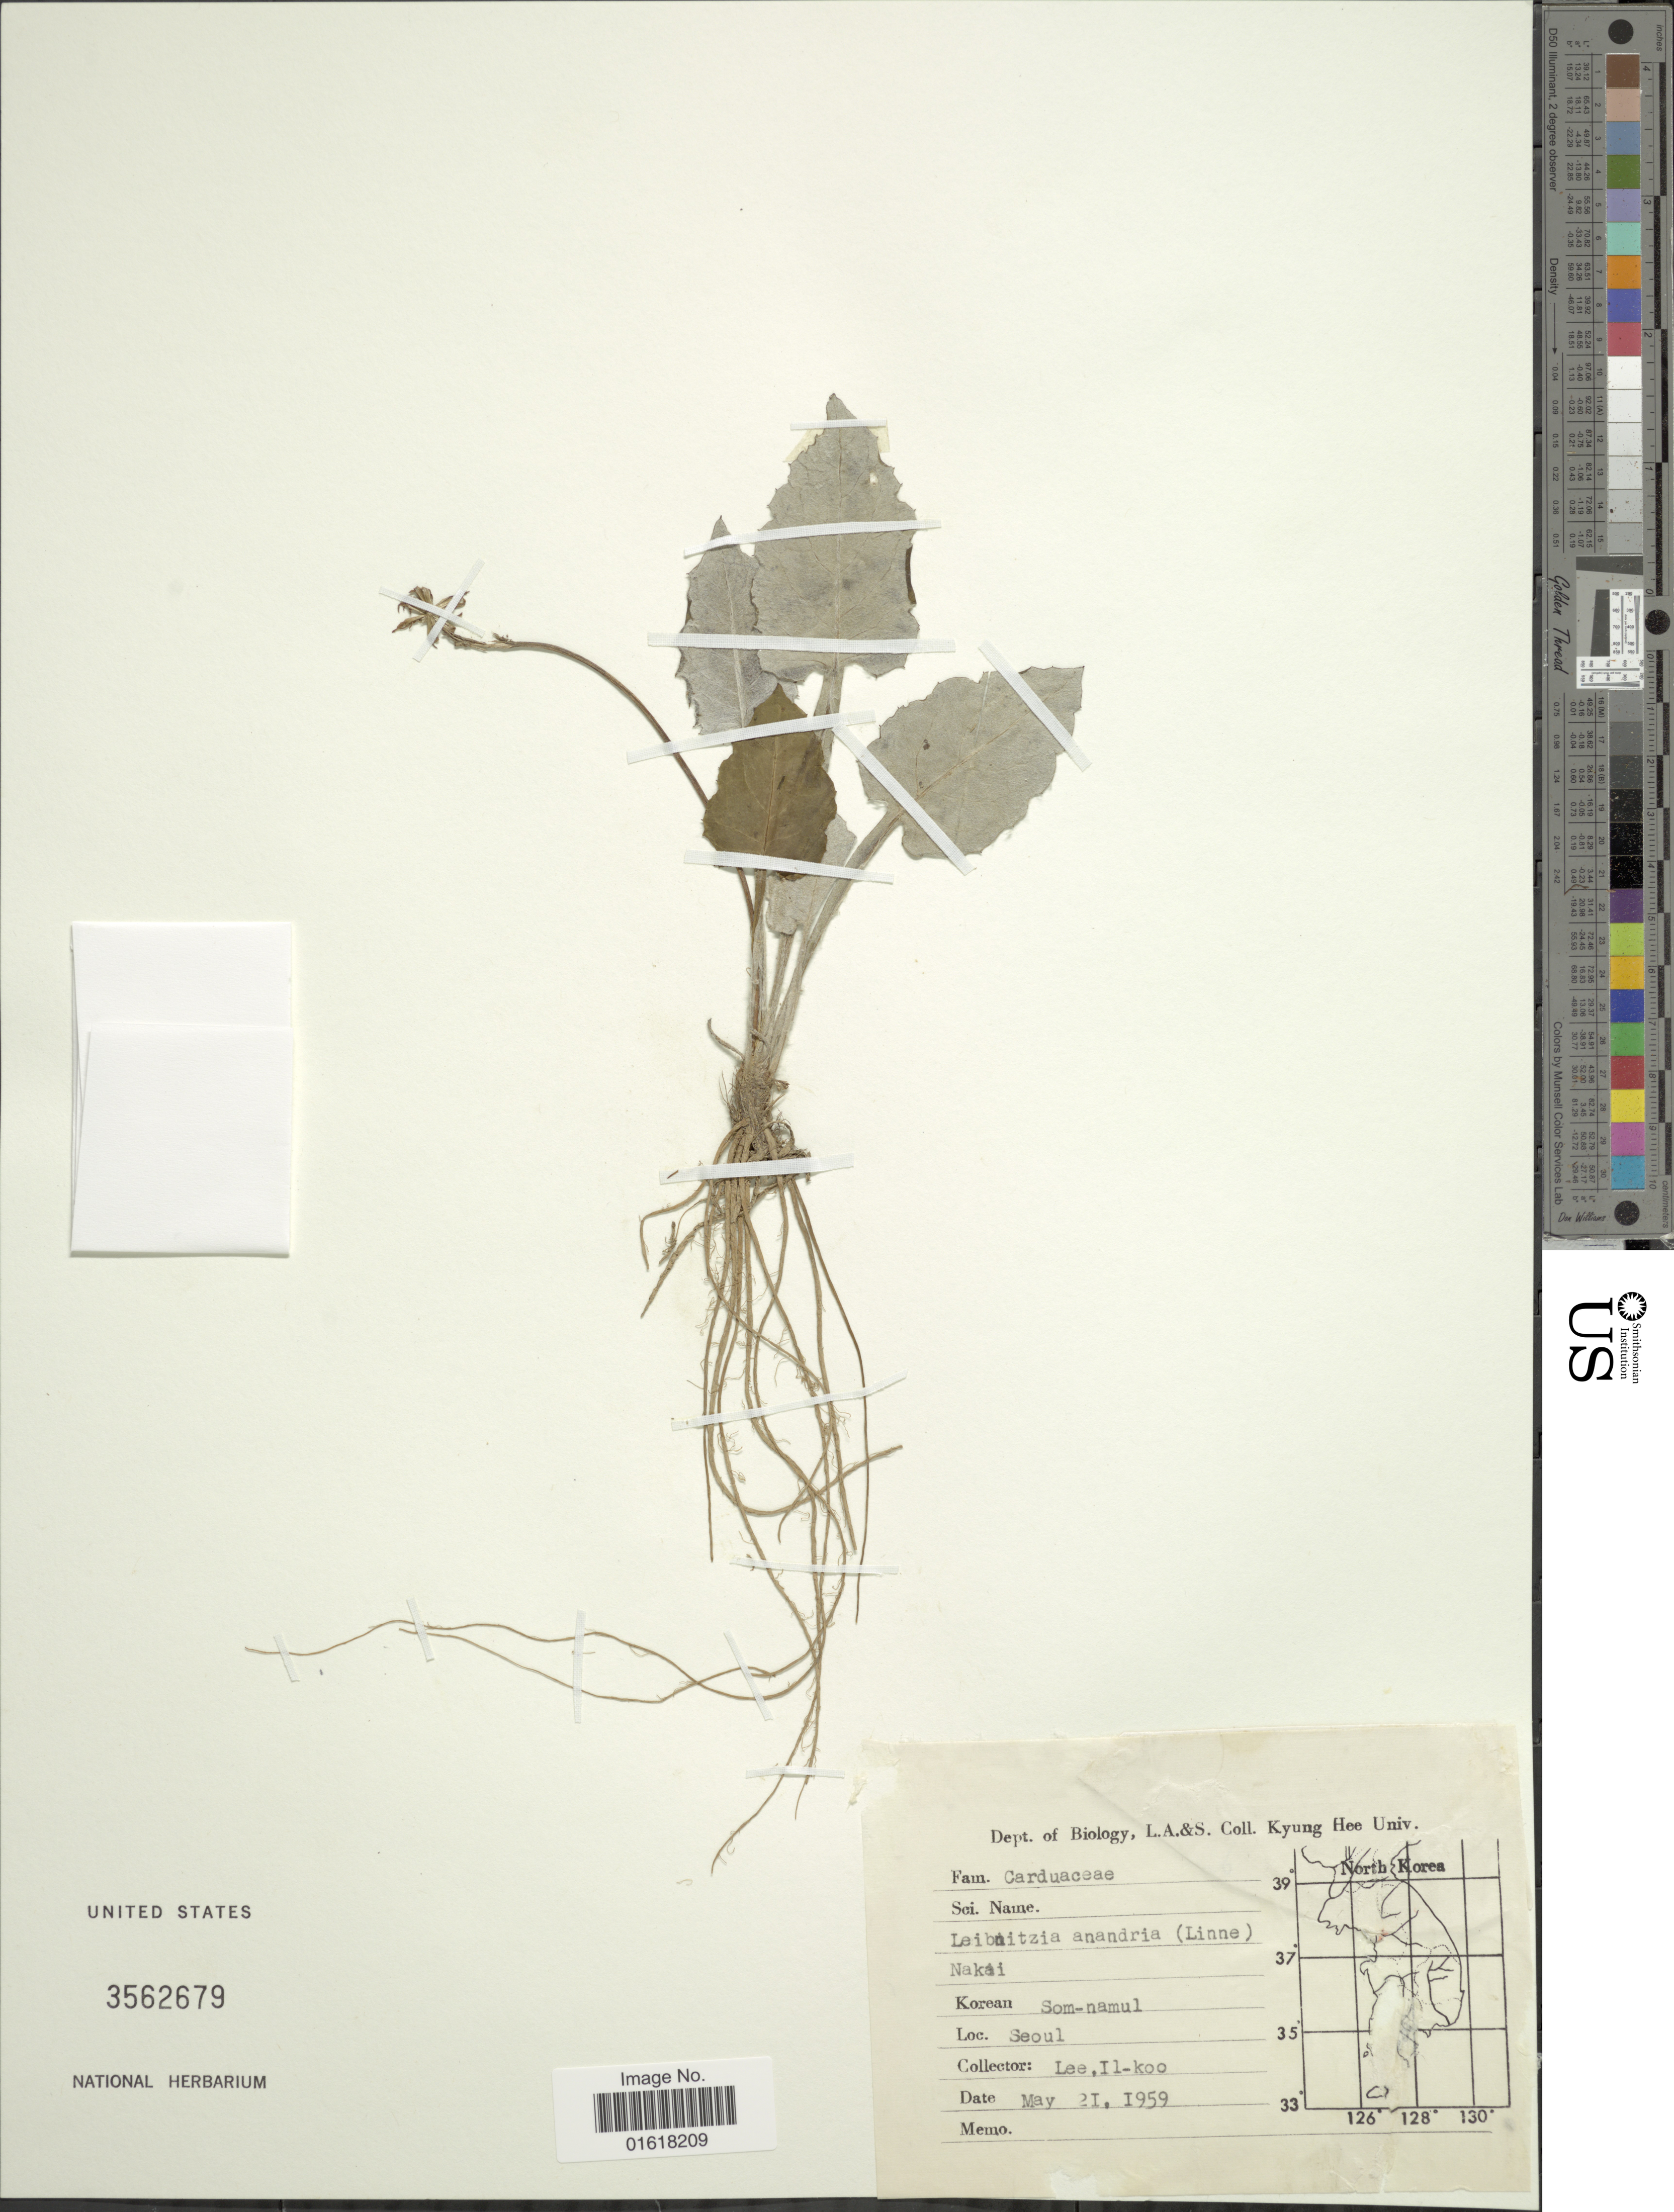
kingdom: Plantae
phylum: Tracheophyta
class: Magnoliopsida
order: Asterales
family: Asteraceae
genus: Leibnitzia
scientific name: Leibnitzia anandria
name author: (L.) Nakai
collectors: I. Lee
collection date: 1959-05-21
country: North Korea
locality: Seoul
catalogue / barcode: US 3562679